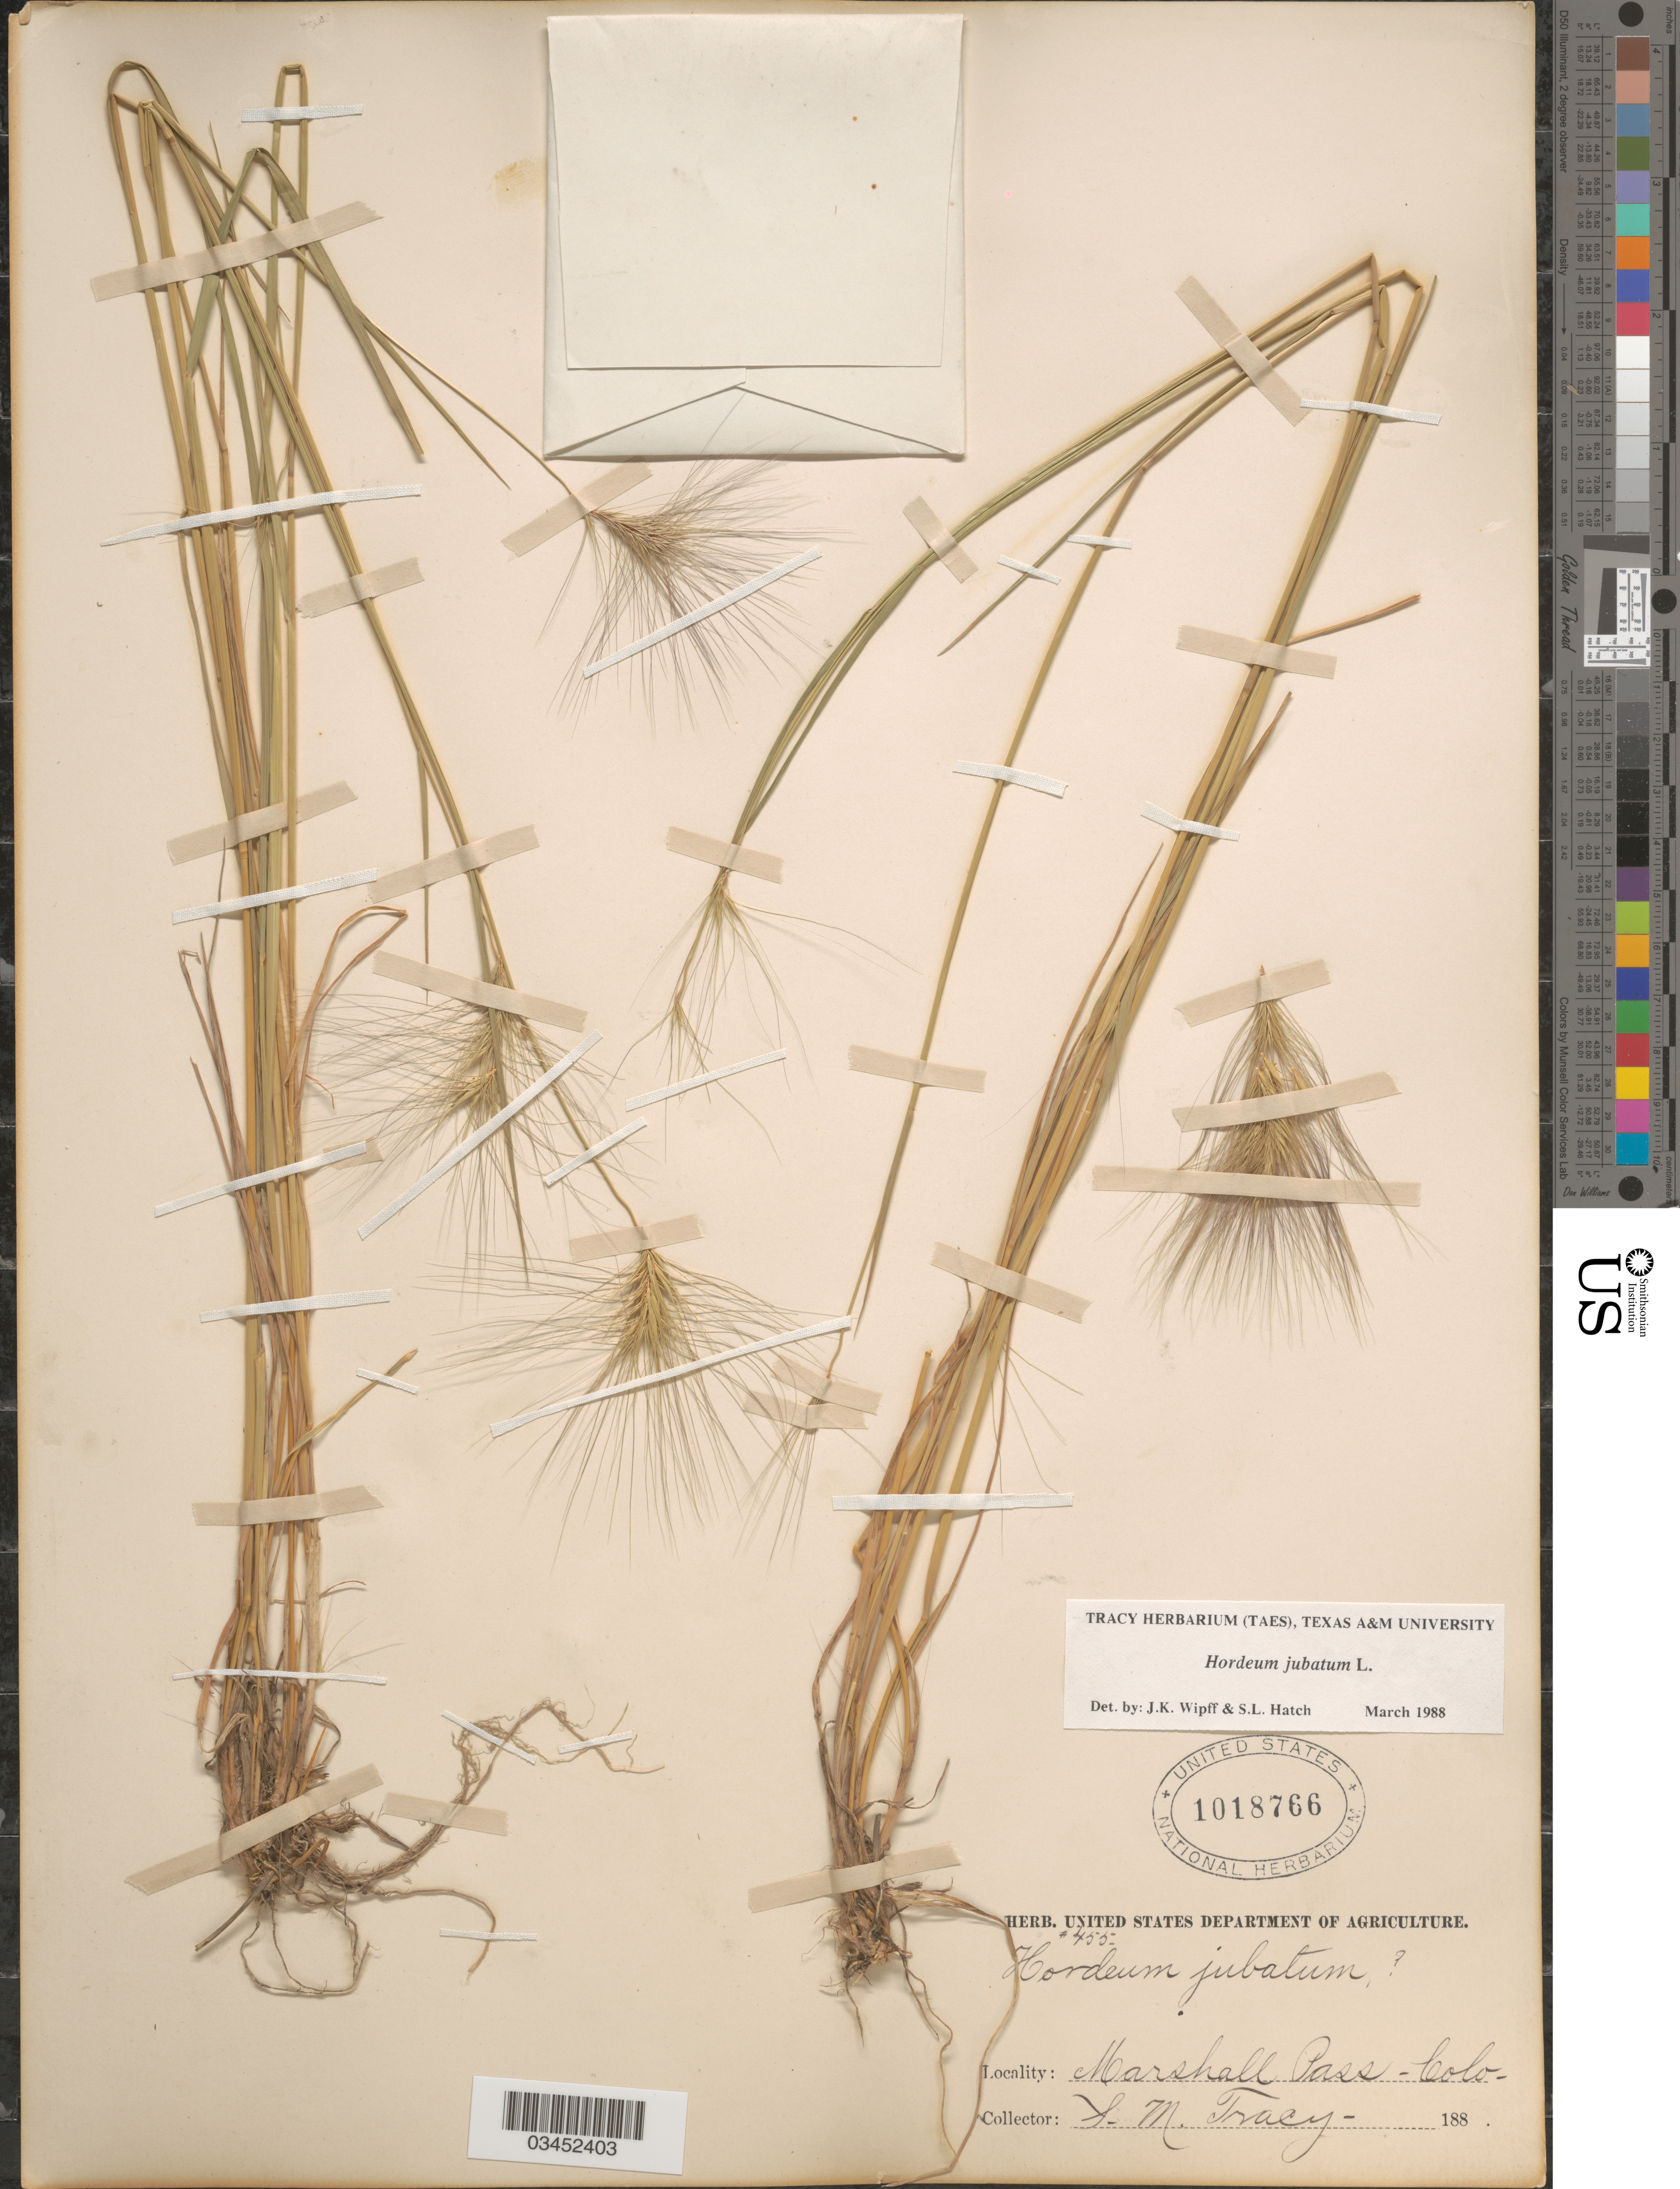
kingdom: Plantae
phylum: Tracheophyta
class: Liliopsida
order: Poales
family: Poaceae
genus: Hordeum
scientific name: Hordeum jubatum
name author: L.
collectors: S. M. Tracy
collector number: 455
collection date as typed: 188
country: United States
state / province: Colorado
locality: Marshall Pass.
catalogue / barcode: US 1018766